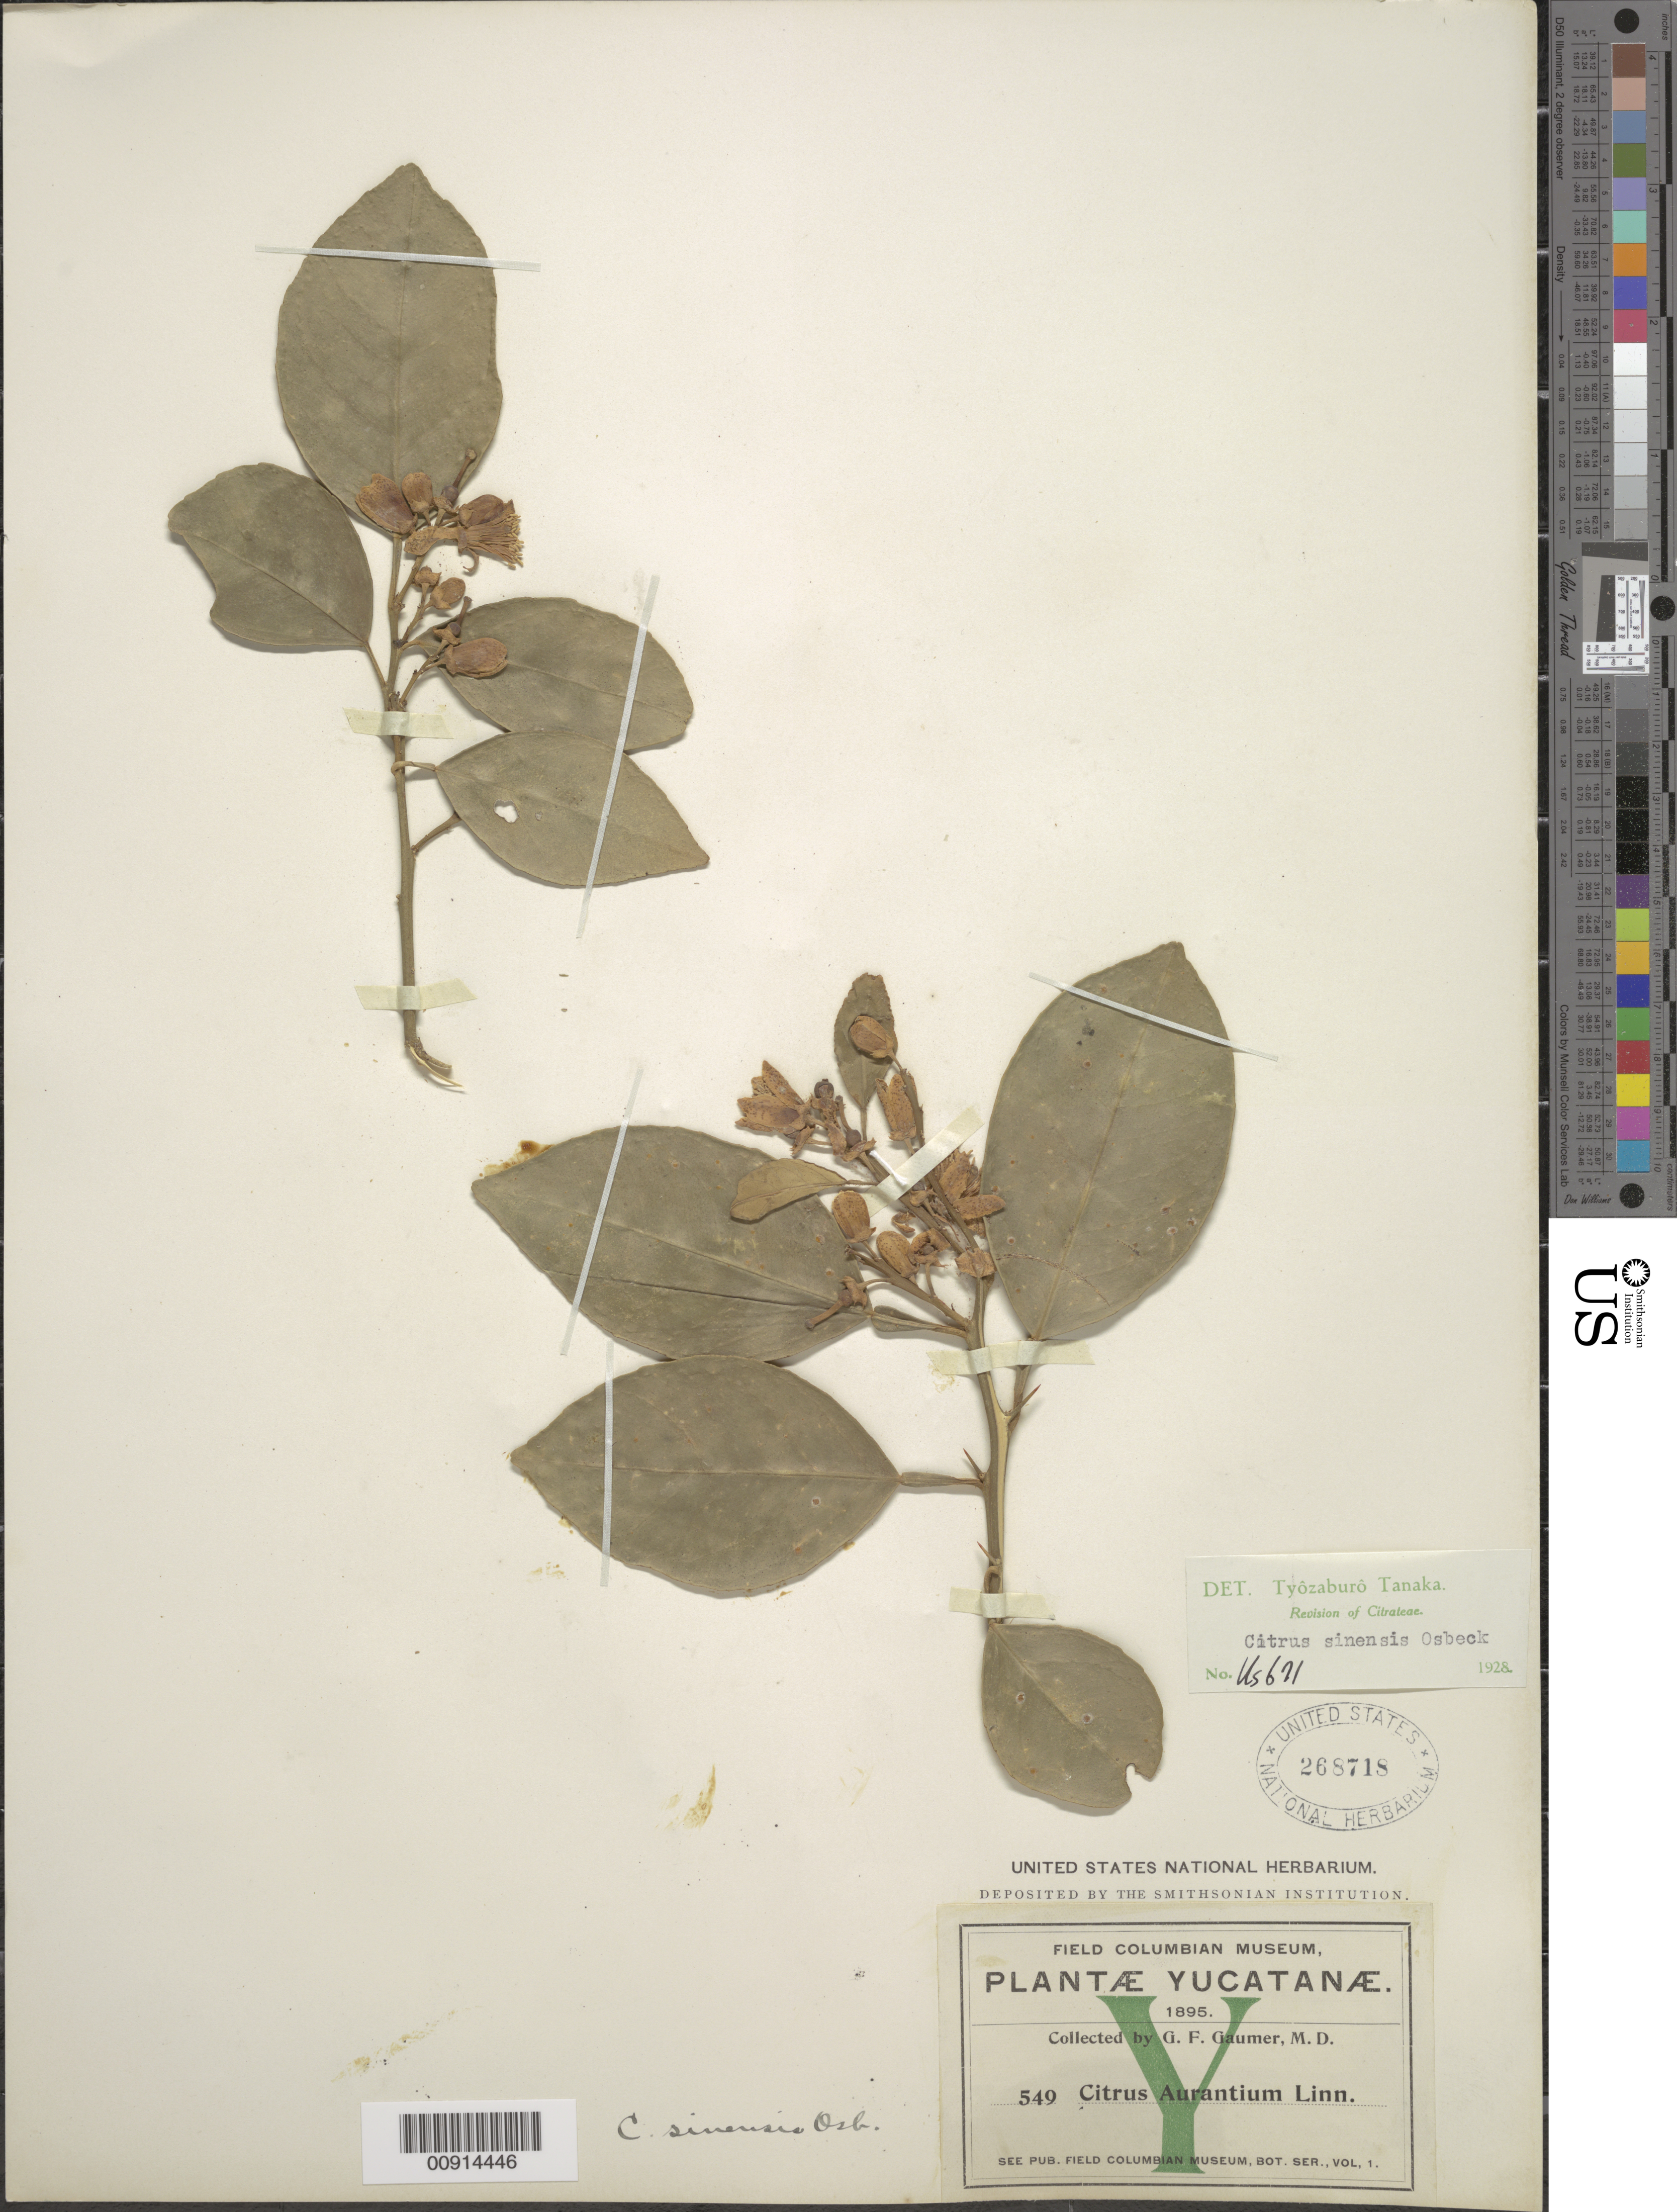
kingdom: Plantae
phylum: Tracheophyta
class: Magnoliopsida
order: Sapindales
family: Rutaceae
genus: Citrus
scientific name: Citrus x sinensis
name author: (L.) Osbeck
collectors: G. F. Gaumer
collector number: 549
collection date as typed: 1895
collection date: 1895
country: Mexico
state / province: Yucatán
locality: Yucatán.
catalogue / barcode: US 268718